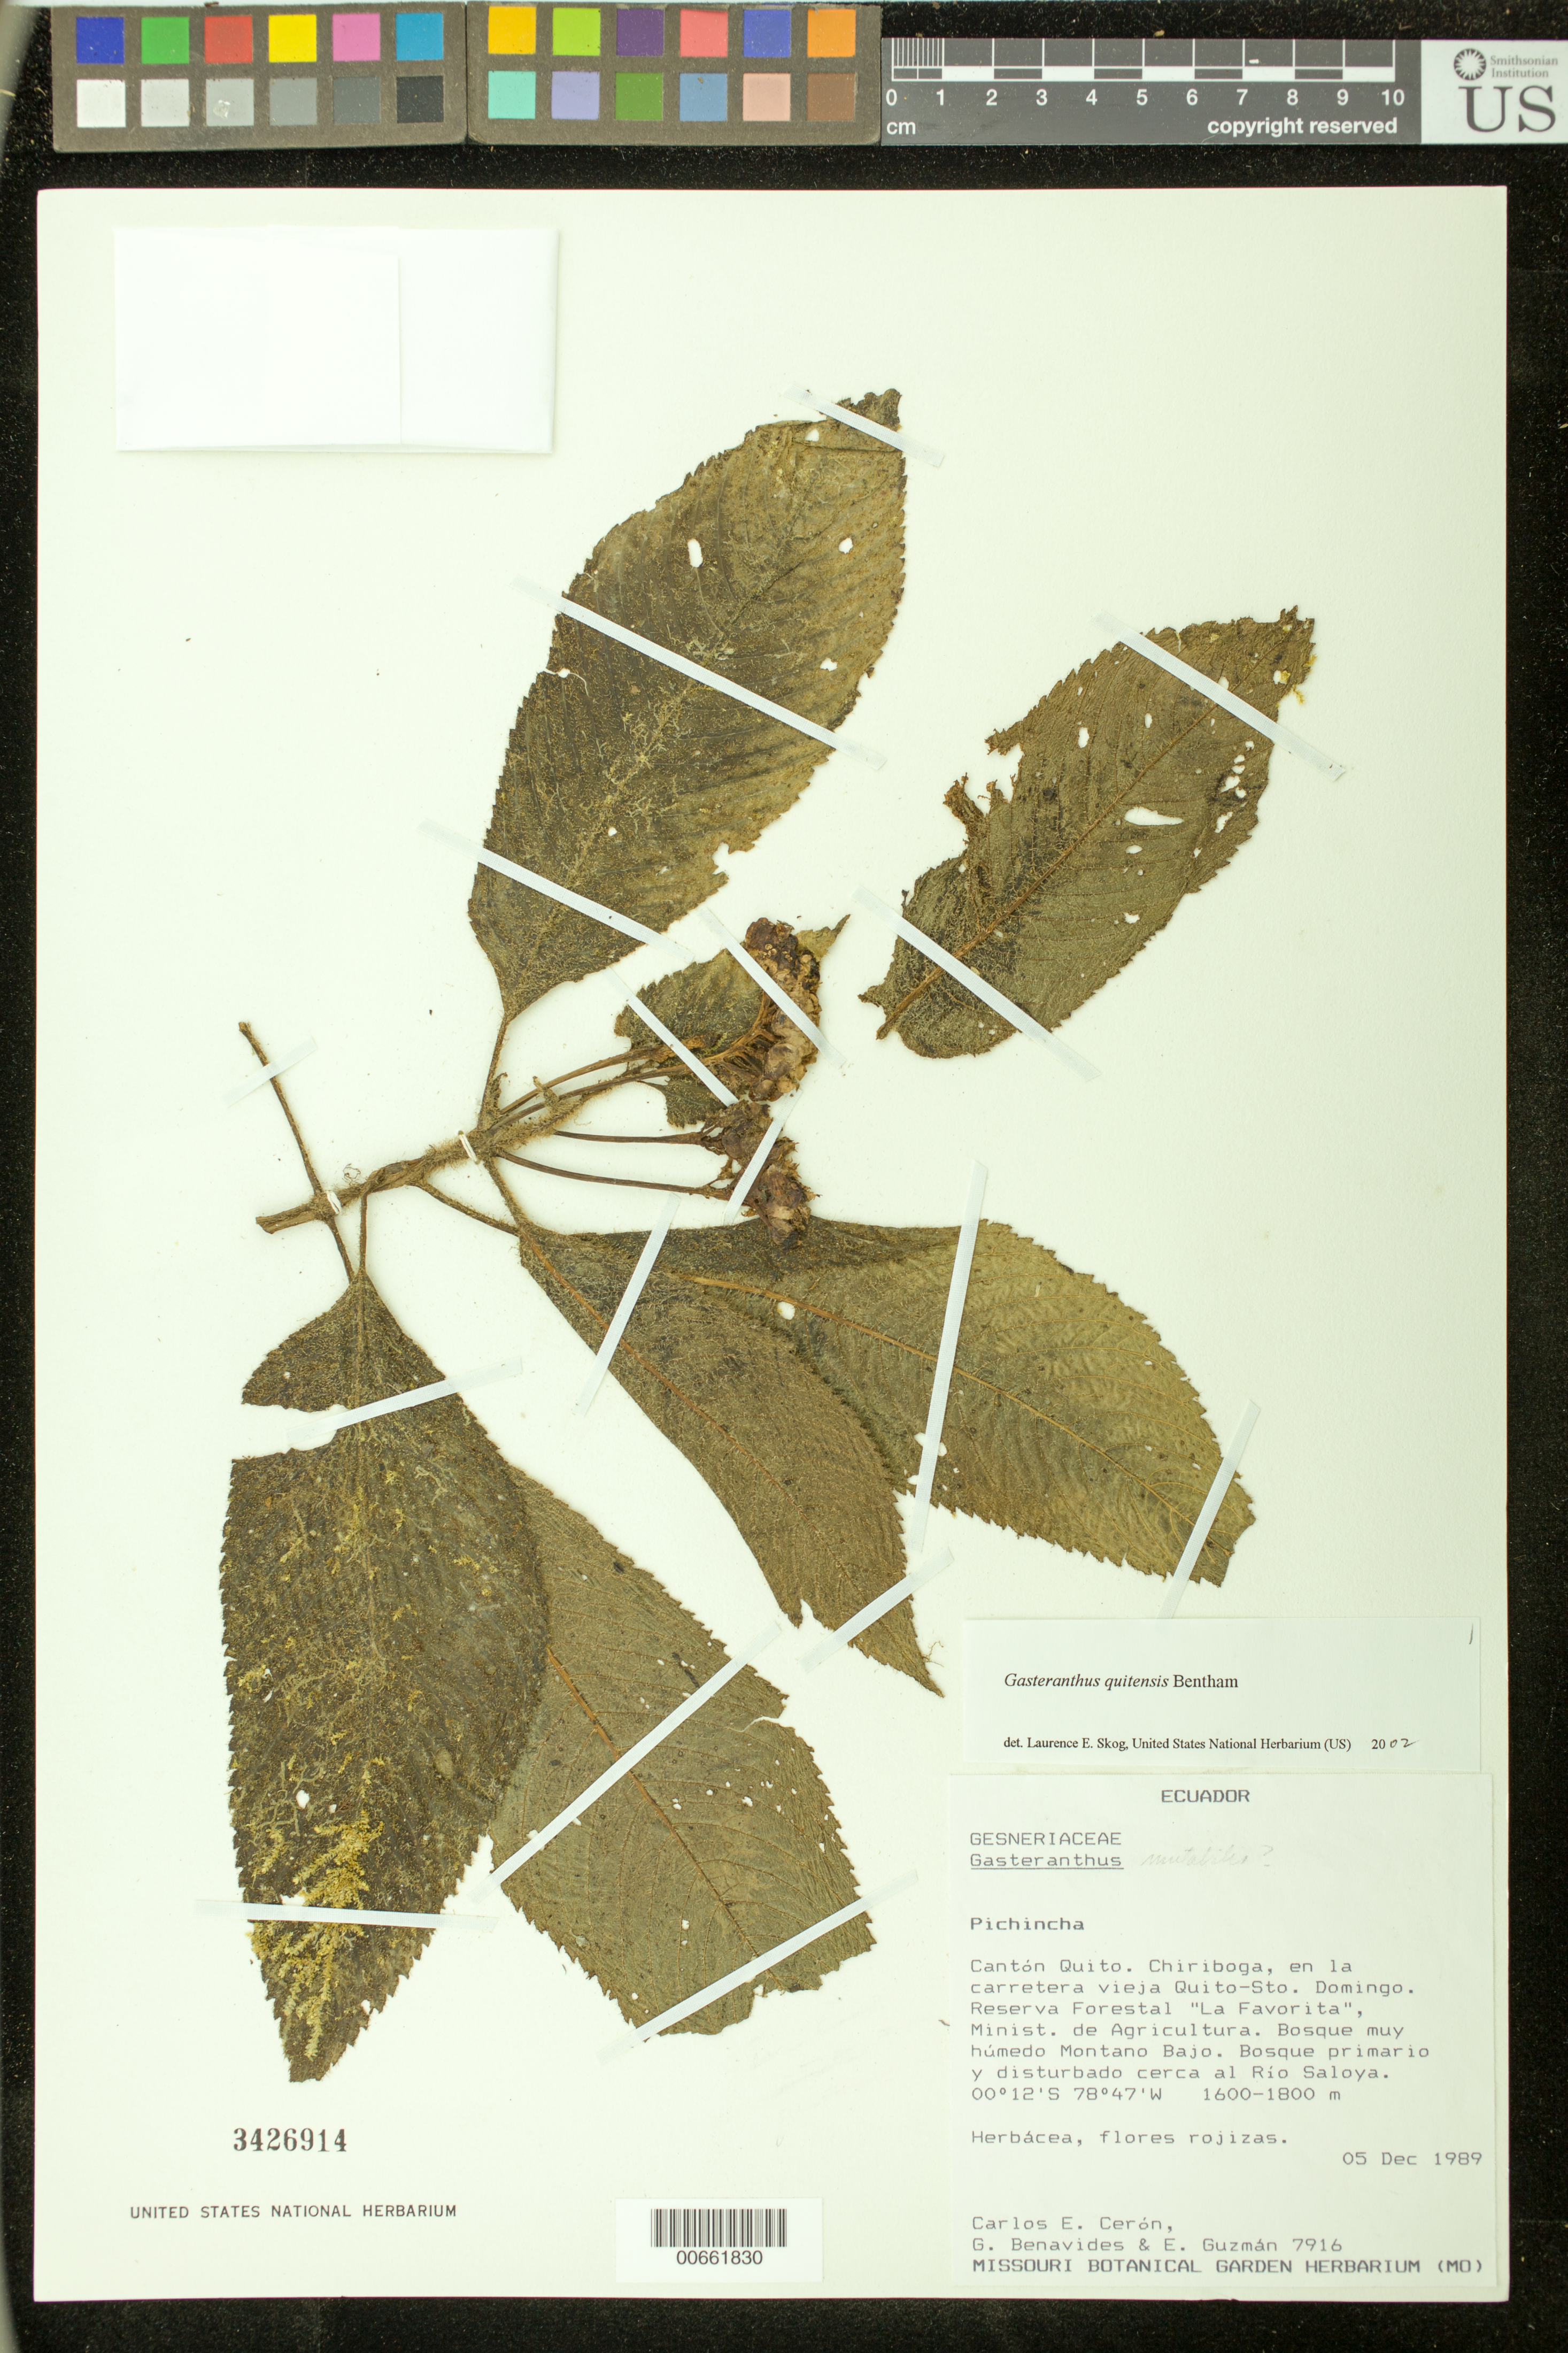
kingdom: Plantae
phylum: Tracheophyta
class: Magnoliopsida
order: Lamiales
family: Gesneriaceae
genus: Gasteranthus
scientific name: Gasteranthus quitensis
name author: Benth.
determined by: Skog, Laurence E.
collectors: C. E. Cerón M., G. Benavides & E. Guzman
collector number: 7916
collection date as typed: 05 Dec 1989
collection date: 1989-12-05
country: Ecuador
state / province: Pichincha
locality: Cantón Quito. Chiriboga, en la carretera vieja Quito - Sto. Domingo, Reserva Forestal "La Favorita", Minist. de Agricultura, cerca al Río Saloya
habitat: Bosque muy húmedo montano bajo; bosque primario y disturbado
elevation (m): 1600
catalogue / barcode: US 3426914